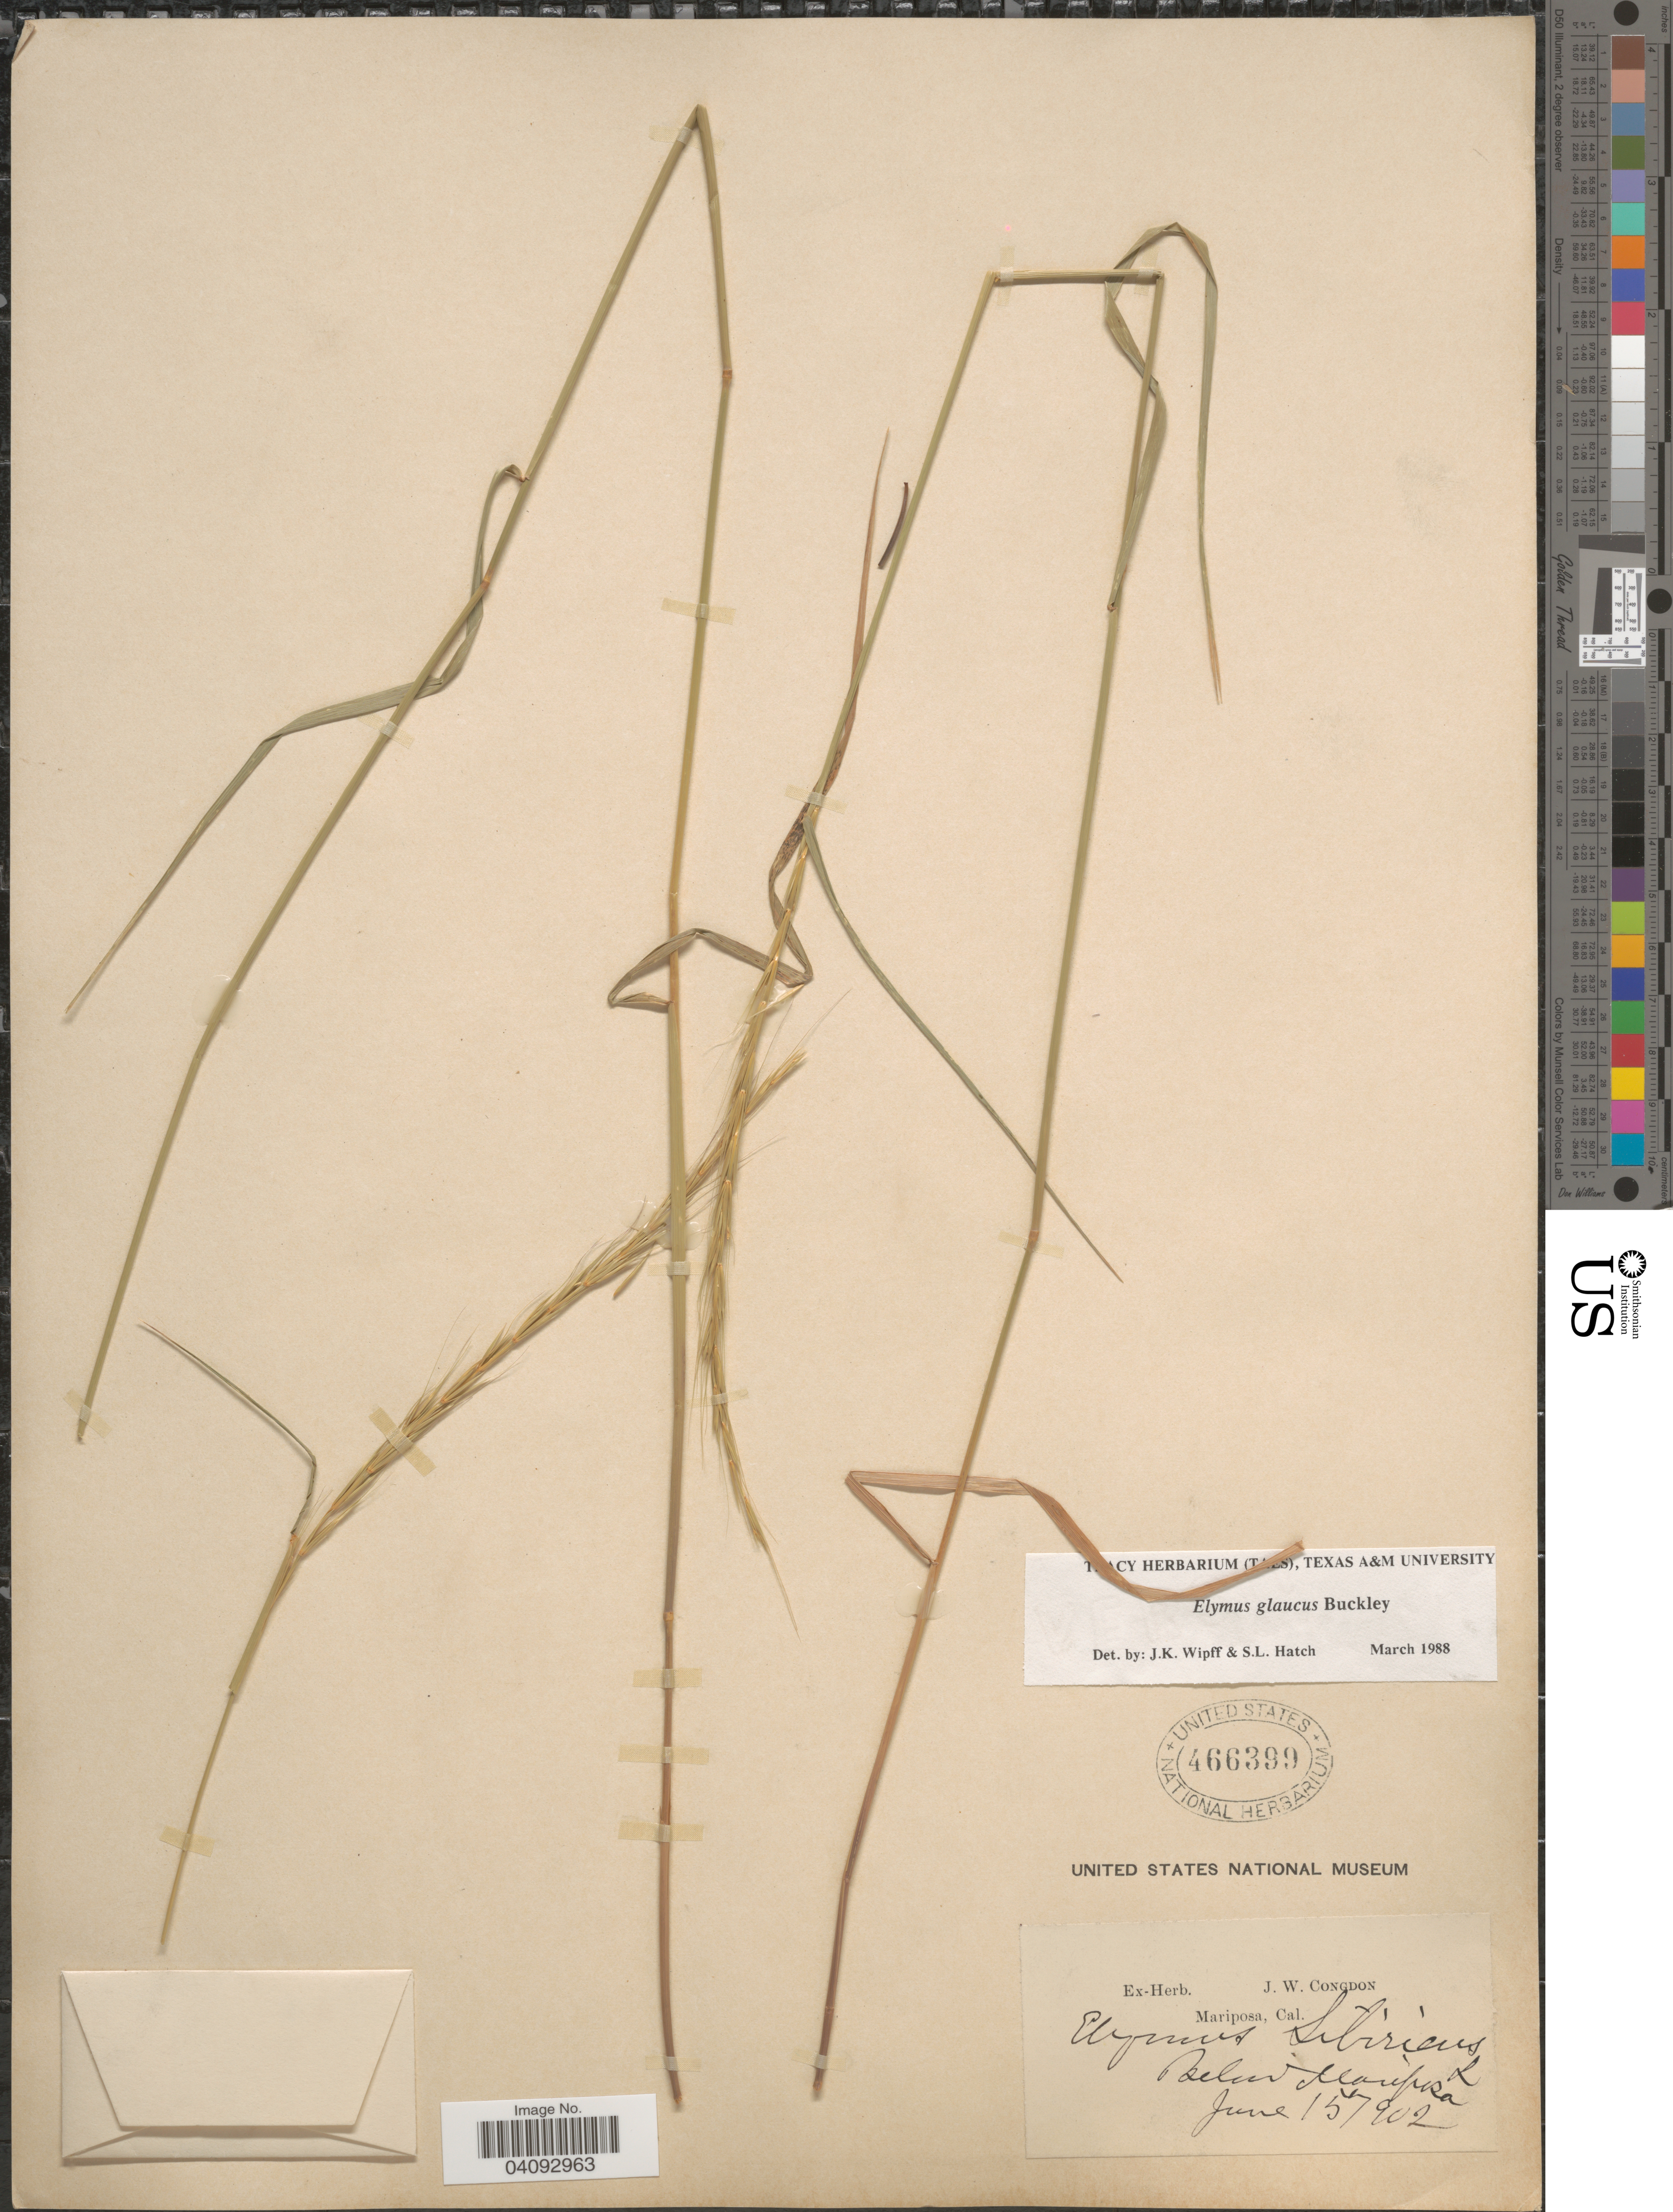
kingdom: Plantae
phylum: Tracheophyta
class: Liliopsida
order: Poales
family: Poaceae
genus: Elymus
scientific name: Elymus glaucus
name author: Buckley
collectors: ex herb. J. W. Congdon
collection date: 1902-06-15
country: United States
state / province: California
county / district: Mariposa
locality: Below Mariposa.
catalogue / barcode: US 466399